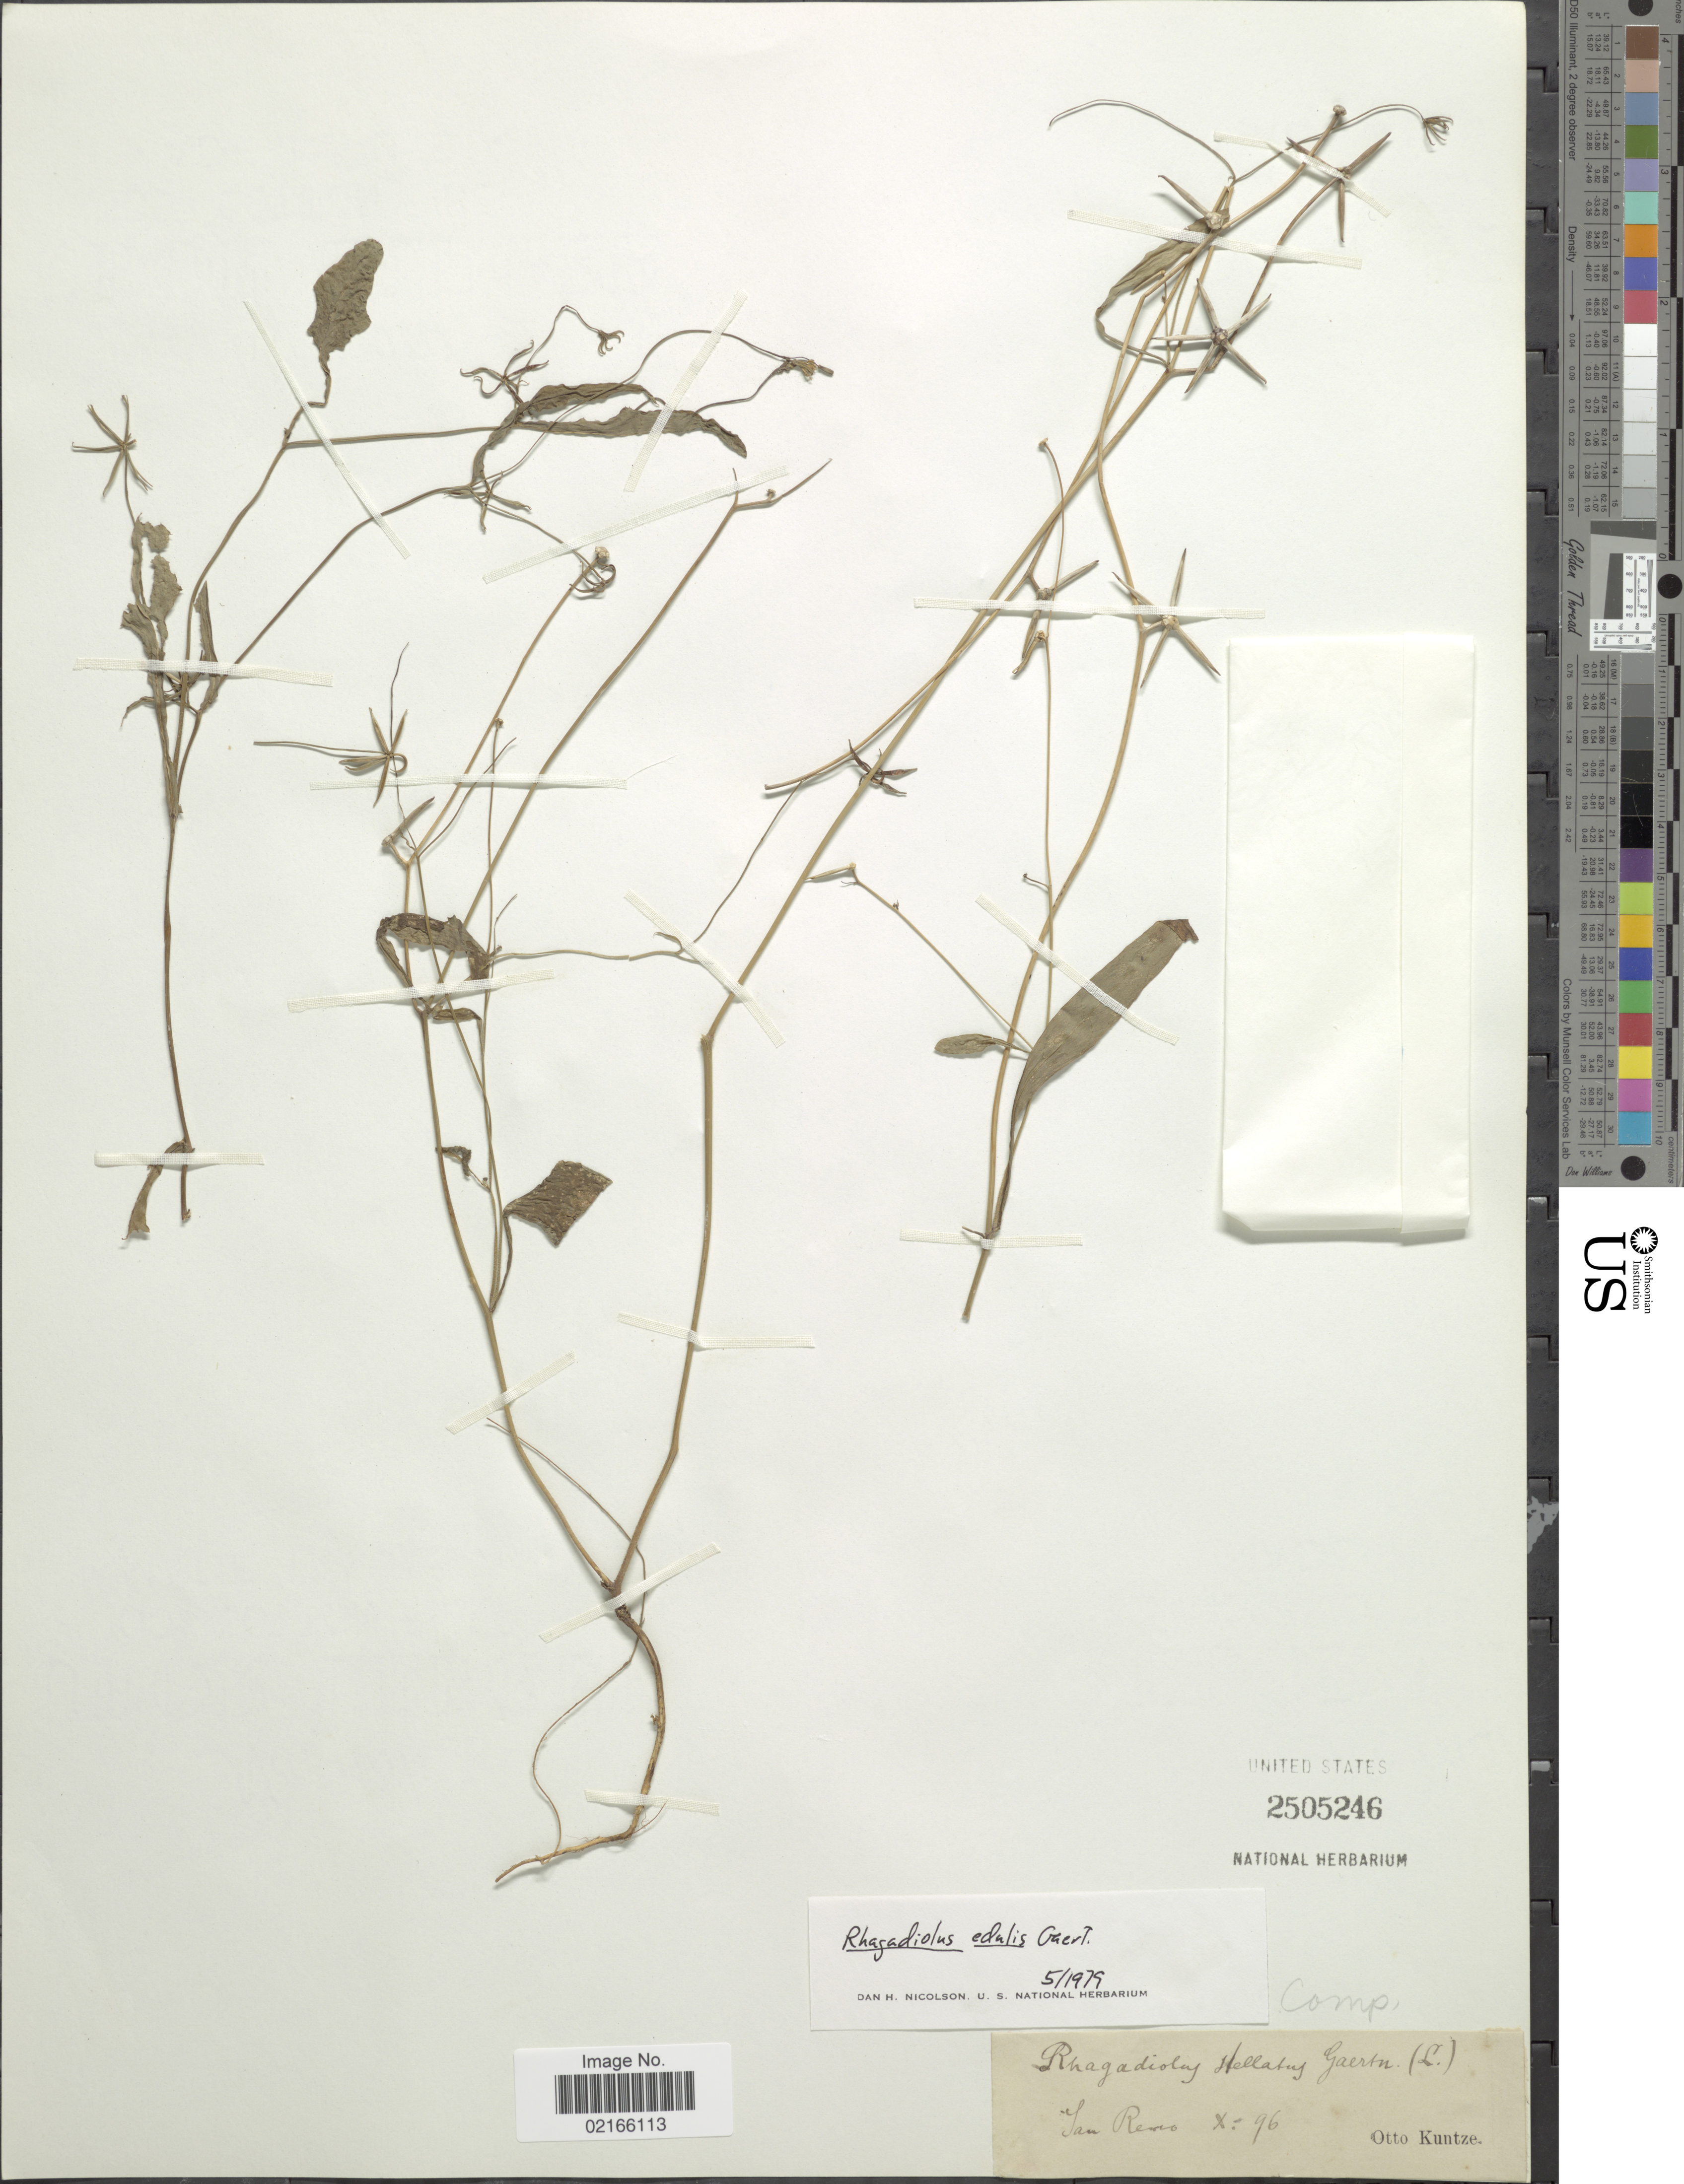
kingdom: Plantae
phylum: Tracheophyta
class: Magnoliopsida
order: Asterales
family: Asteraceae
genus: Rhagadiolus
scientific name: Rhagadiolus edulis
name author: Gaertn.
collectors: C.E.O. Kuntze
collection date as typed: Transcribed d/m/y: /10/96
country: Italy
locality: San Remo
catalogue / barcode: US 2505246